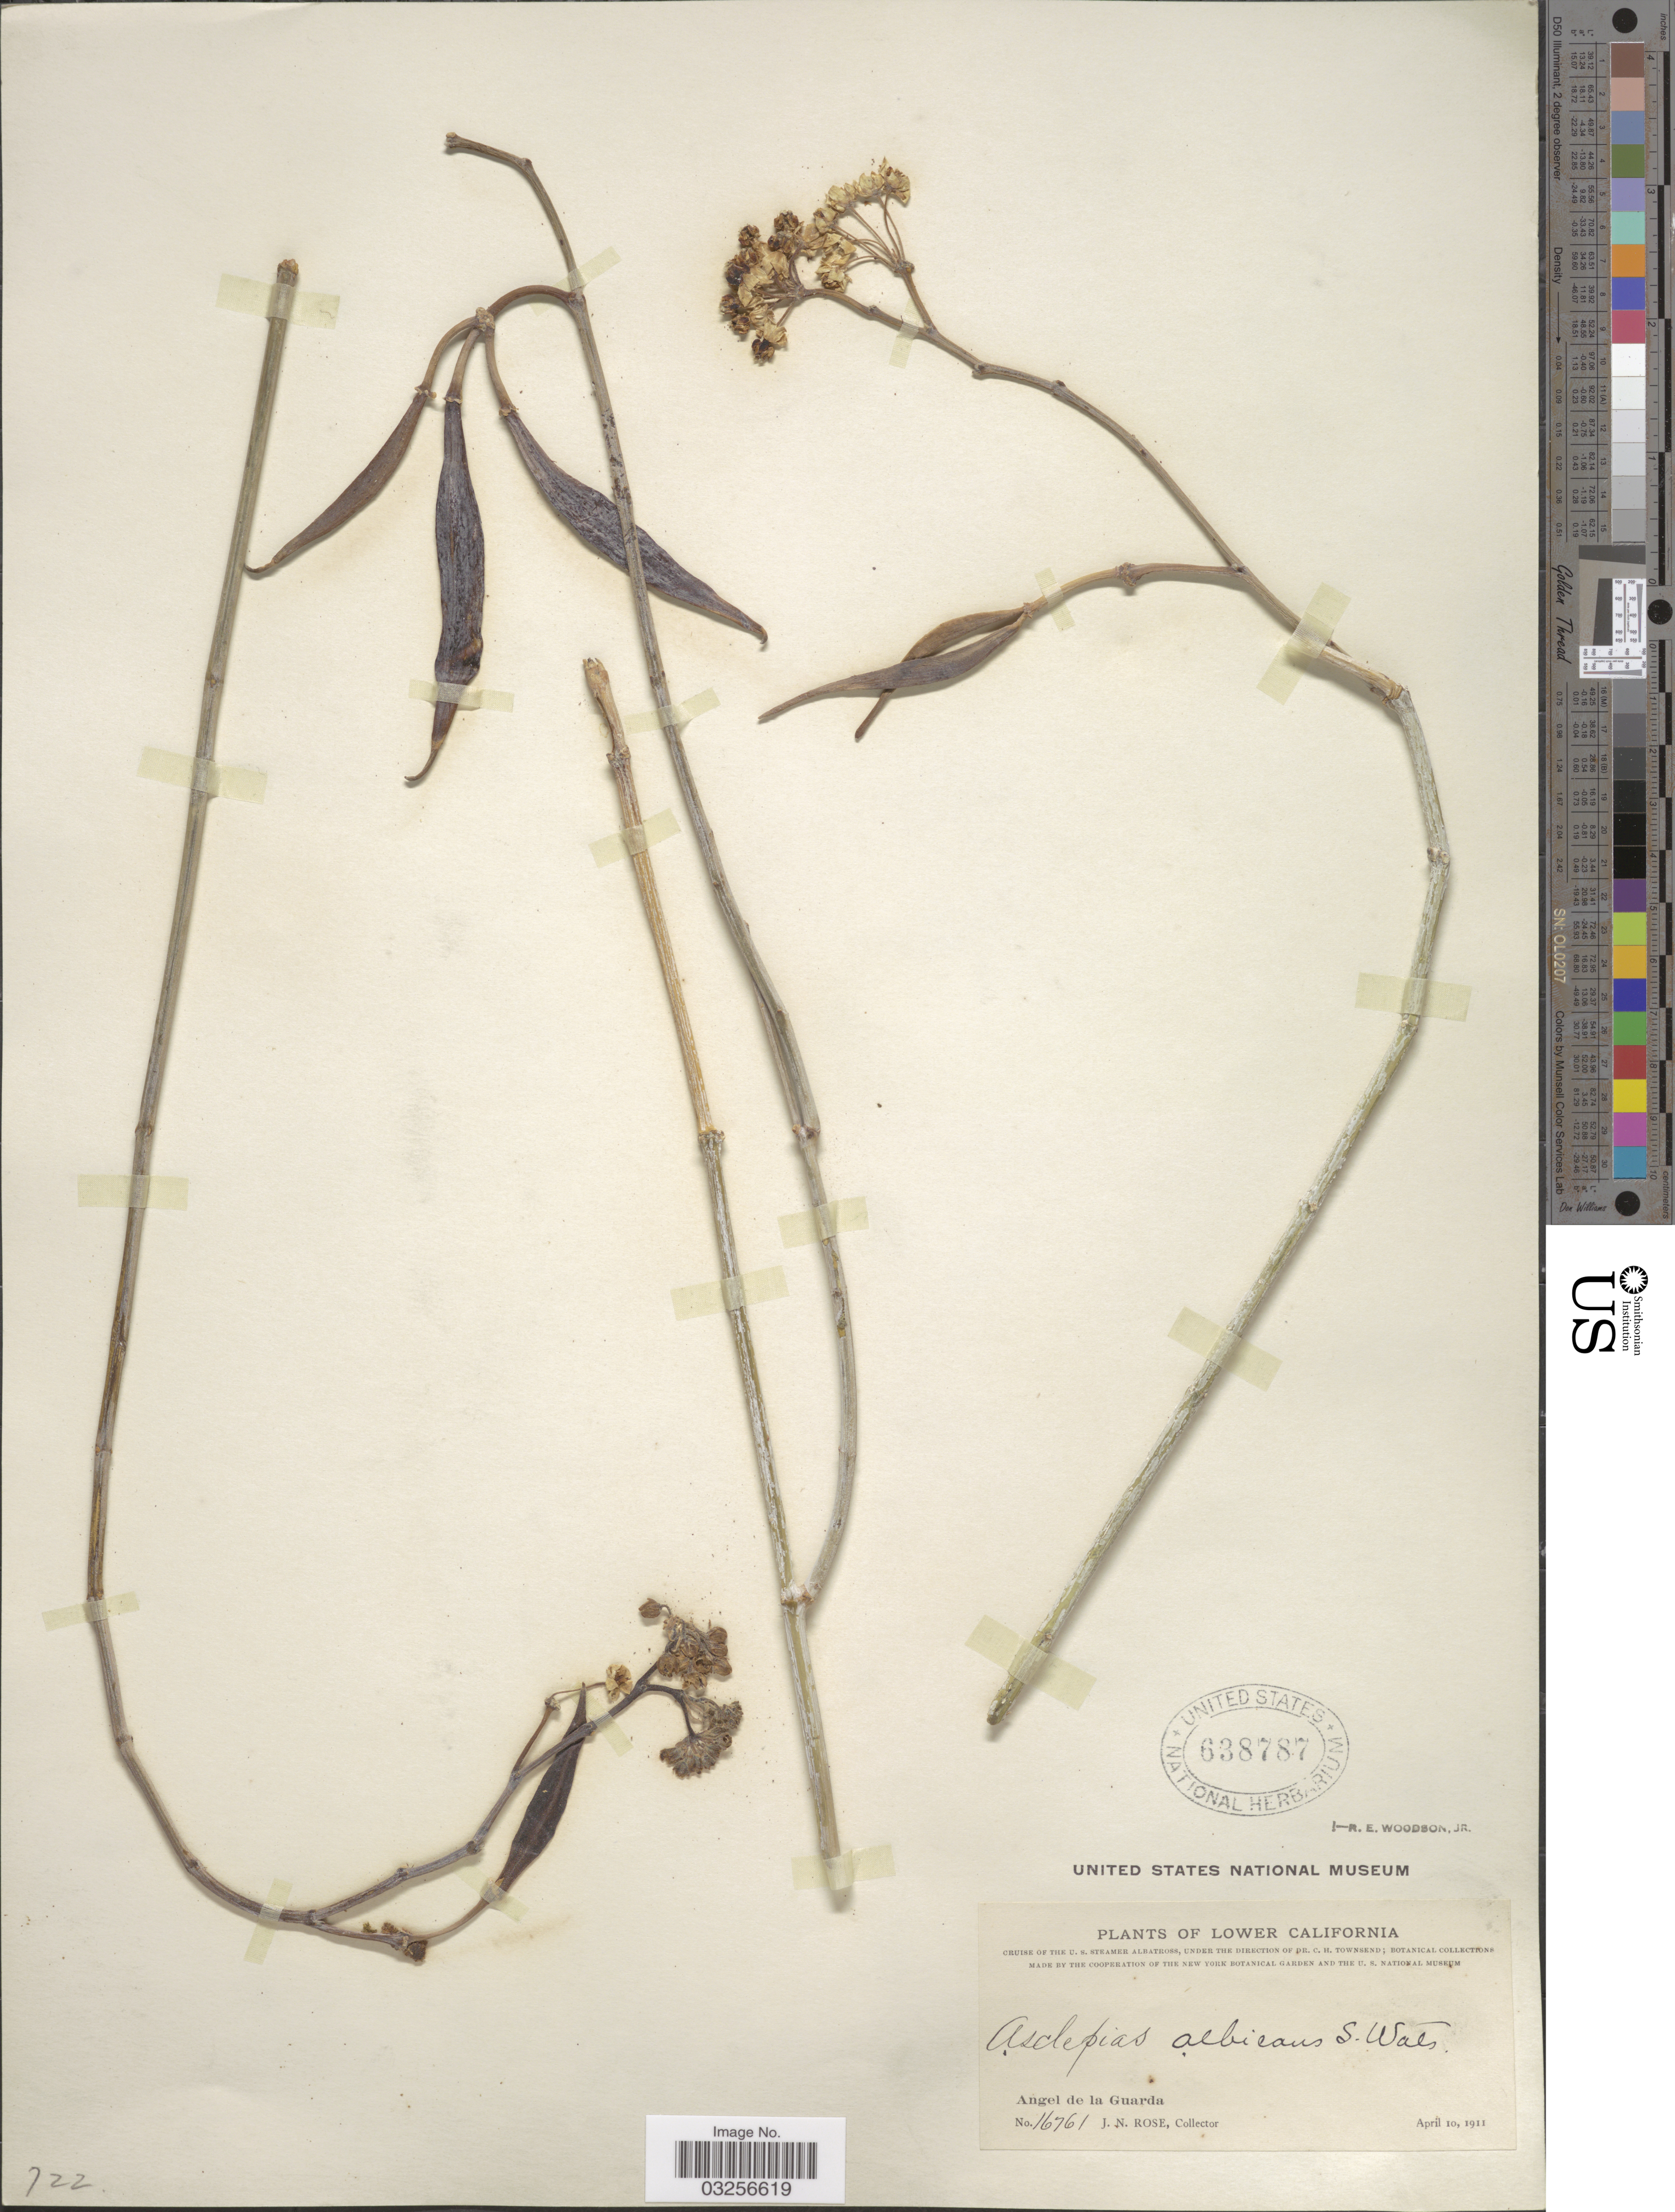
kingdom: Plantae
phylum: Tracheophyta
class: Magnoliopsida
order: Gentianales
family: Apocynaceae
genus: Asclepias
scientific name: Asclepias albicans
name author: S. Watson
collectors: J. N. Rose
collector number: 16761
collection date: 1911-04-10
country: Mexico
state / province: Baja California Norte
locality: Lower California, Angel de la Guarda.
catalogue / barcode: US 638787